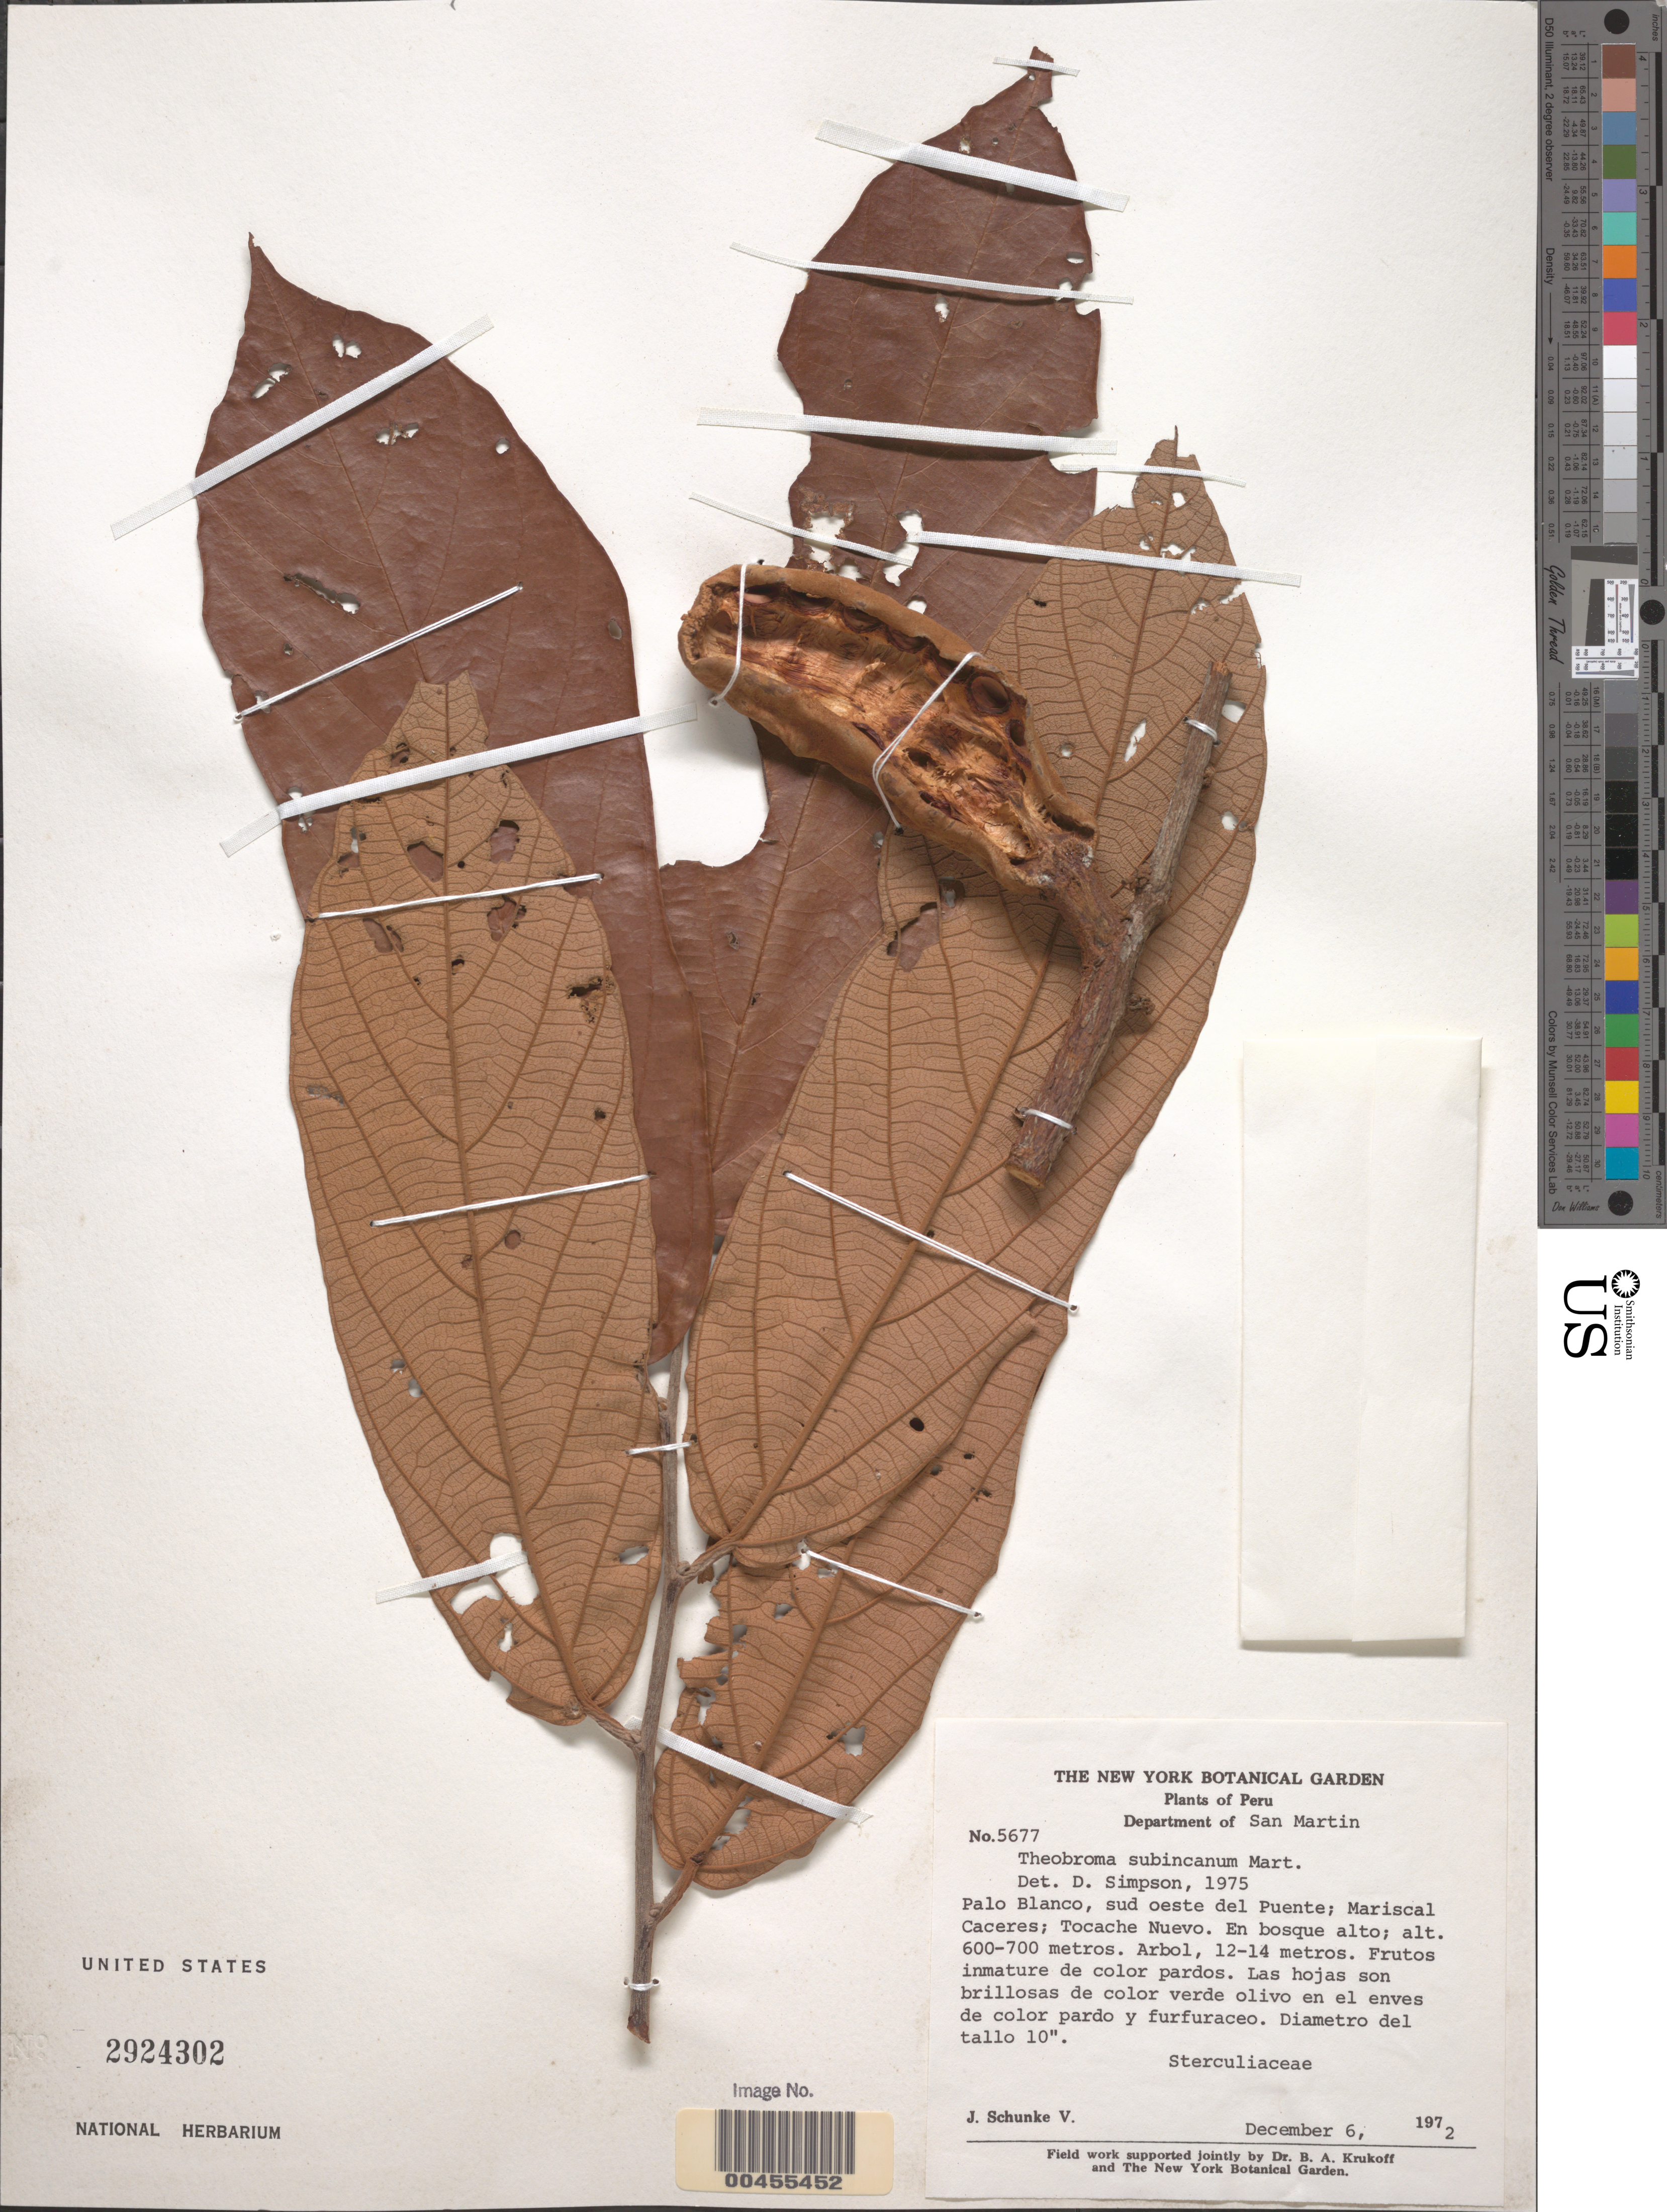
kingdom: Plantae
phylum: Tracheophyta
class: Magnoliopsida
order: Malvales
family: Malvaceae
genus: Theobroma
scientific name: Theobroma subincanum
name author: Mart.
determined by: Simpson, D.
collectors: J. Schunke Vigo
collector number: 5677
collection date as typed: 06 Dec 1972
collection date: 1972-12-06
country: Peru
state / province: San Martín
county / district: Mariscal Cáceres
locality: Palo Blanco, SW del Puente, Tocache Nuevo dtto.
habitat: En bosque alto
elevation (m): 600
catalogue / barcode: US 2924302